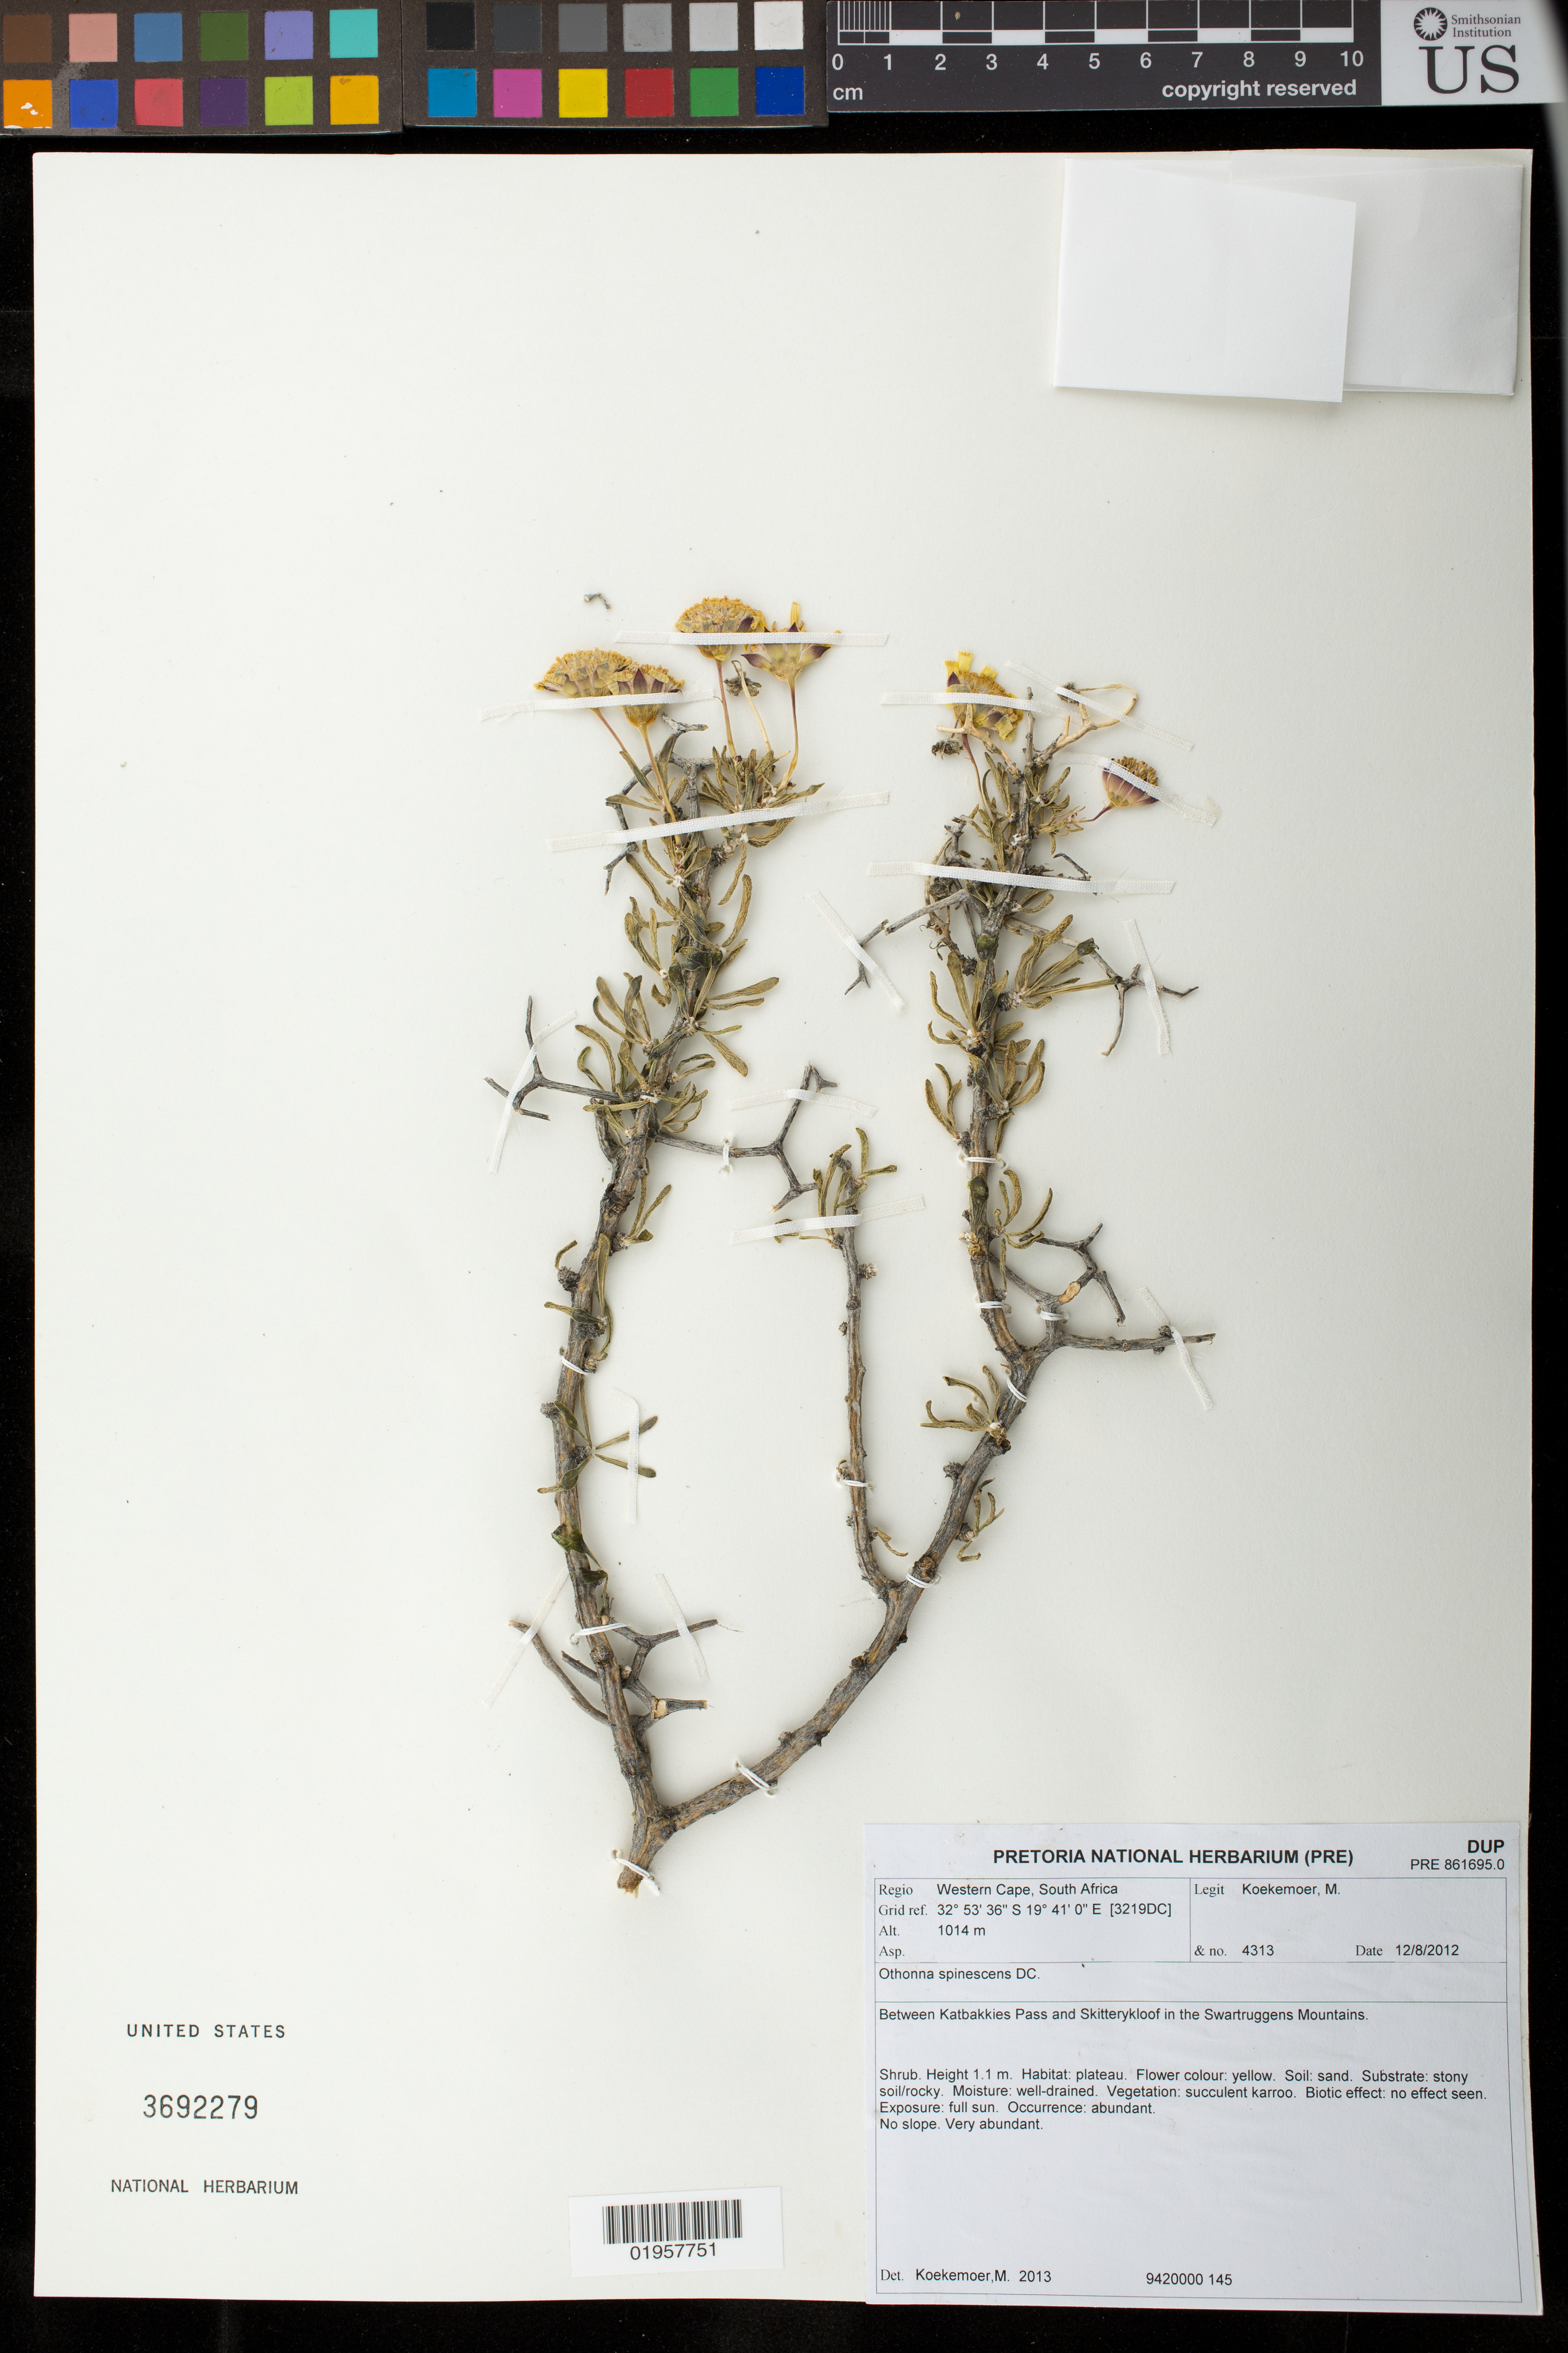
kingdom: Plantae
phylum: Tracheophyta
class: Magnoliopsida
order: Asterales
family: Asteraceae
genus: Othonna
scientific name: Othonna spinescens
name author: DC.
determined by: Koekemoer, M.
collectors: M. Koekemoer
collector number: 4313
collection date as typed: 12/8/2012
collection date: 2012-12-08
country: South Africa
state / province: Western Cape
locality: Between Katbakkies Pass and Skitterykloof in the Swartruggens Mountains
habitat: Plateau; soil: sand. Substrate: stony soil/rocky. Moisture: well drained. Vegetation: succulent karroo. Full sun. Very abundant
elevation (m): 1014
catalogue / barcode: US 3692279